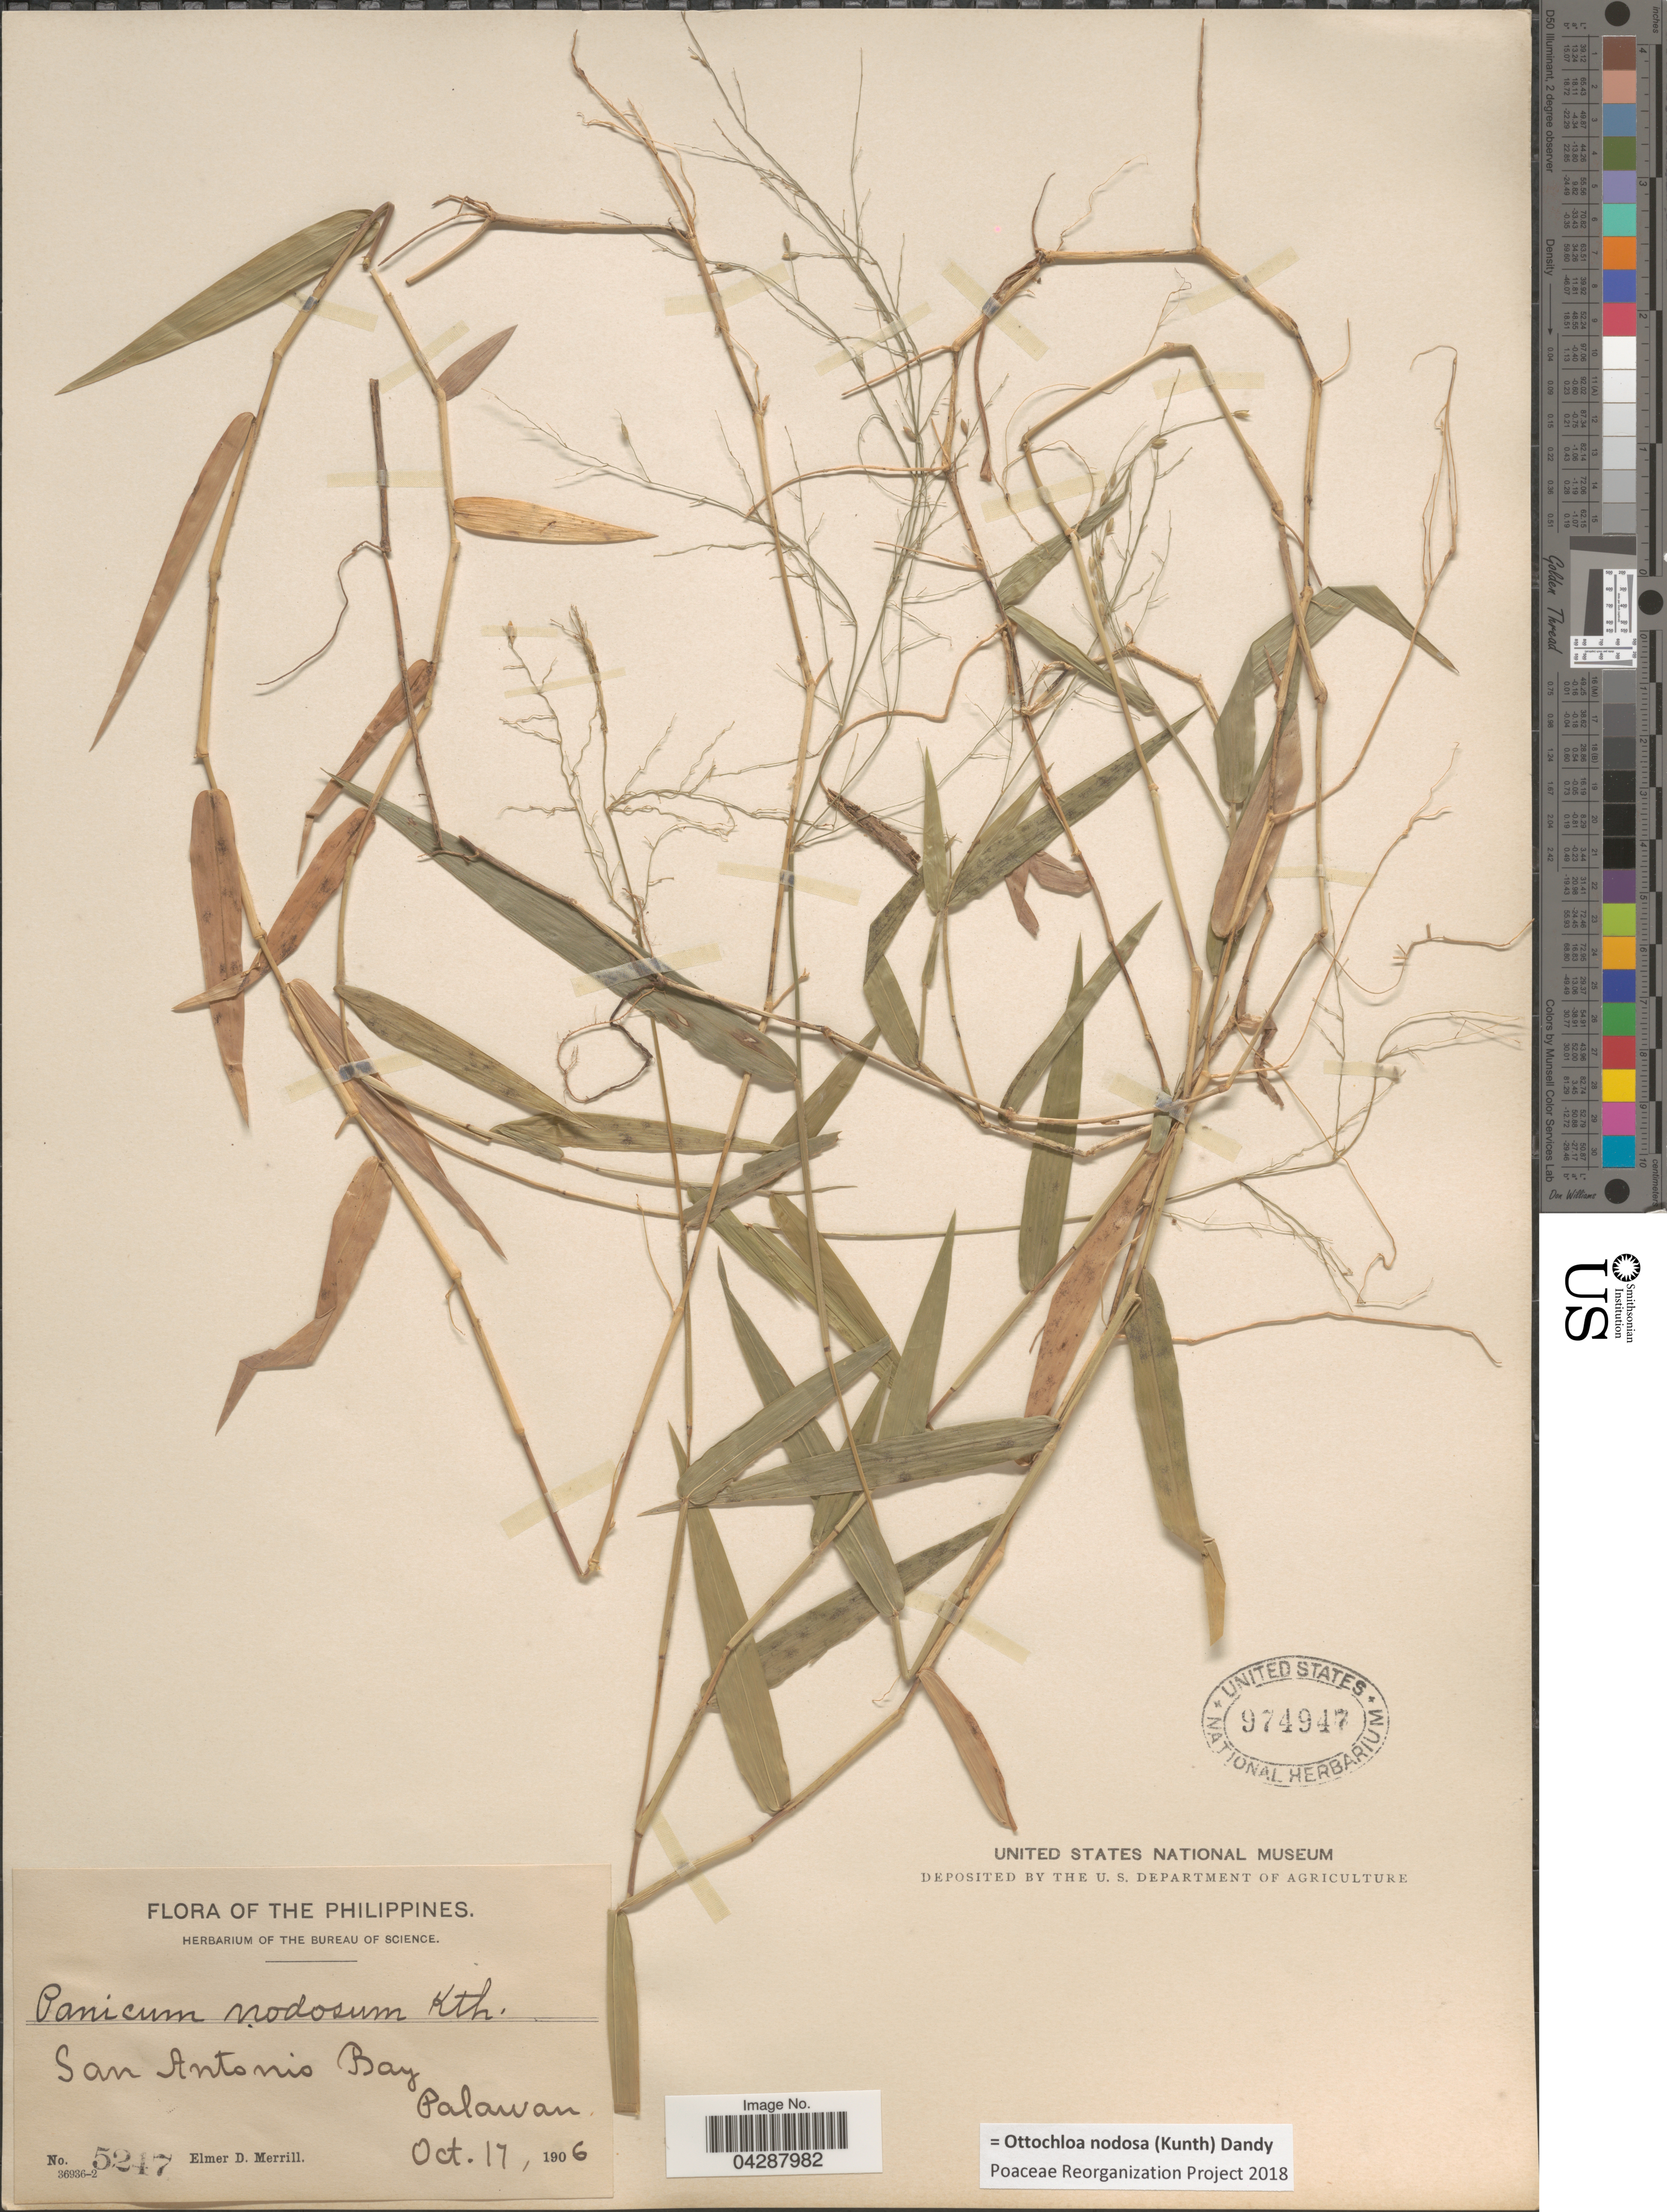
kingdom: Plantae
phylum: Tracheophyta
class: Liliopsida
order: Poales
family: Poaceae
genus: Ottochloa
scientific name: Ottochloa nodosa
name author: (Kunth) Dandy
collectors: E. D. Merrill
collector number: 5247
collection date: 1906-10-17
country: Philippines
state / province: Mimaropa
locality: San Antonio Bay. Palawan.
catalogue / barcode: US 974947